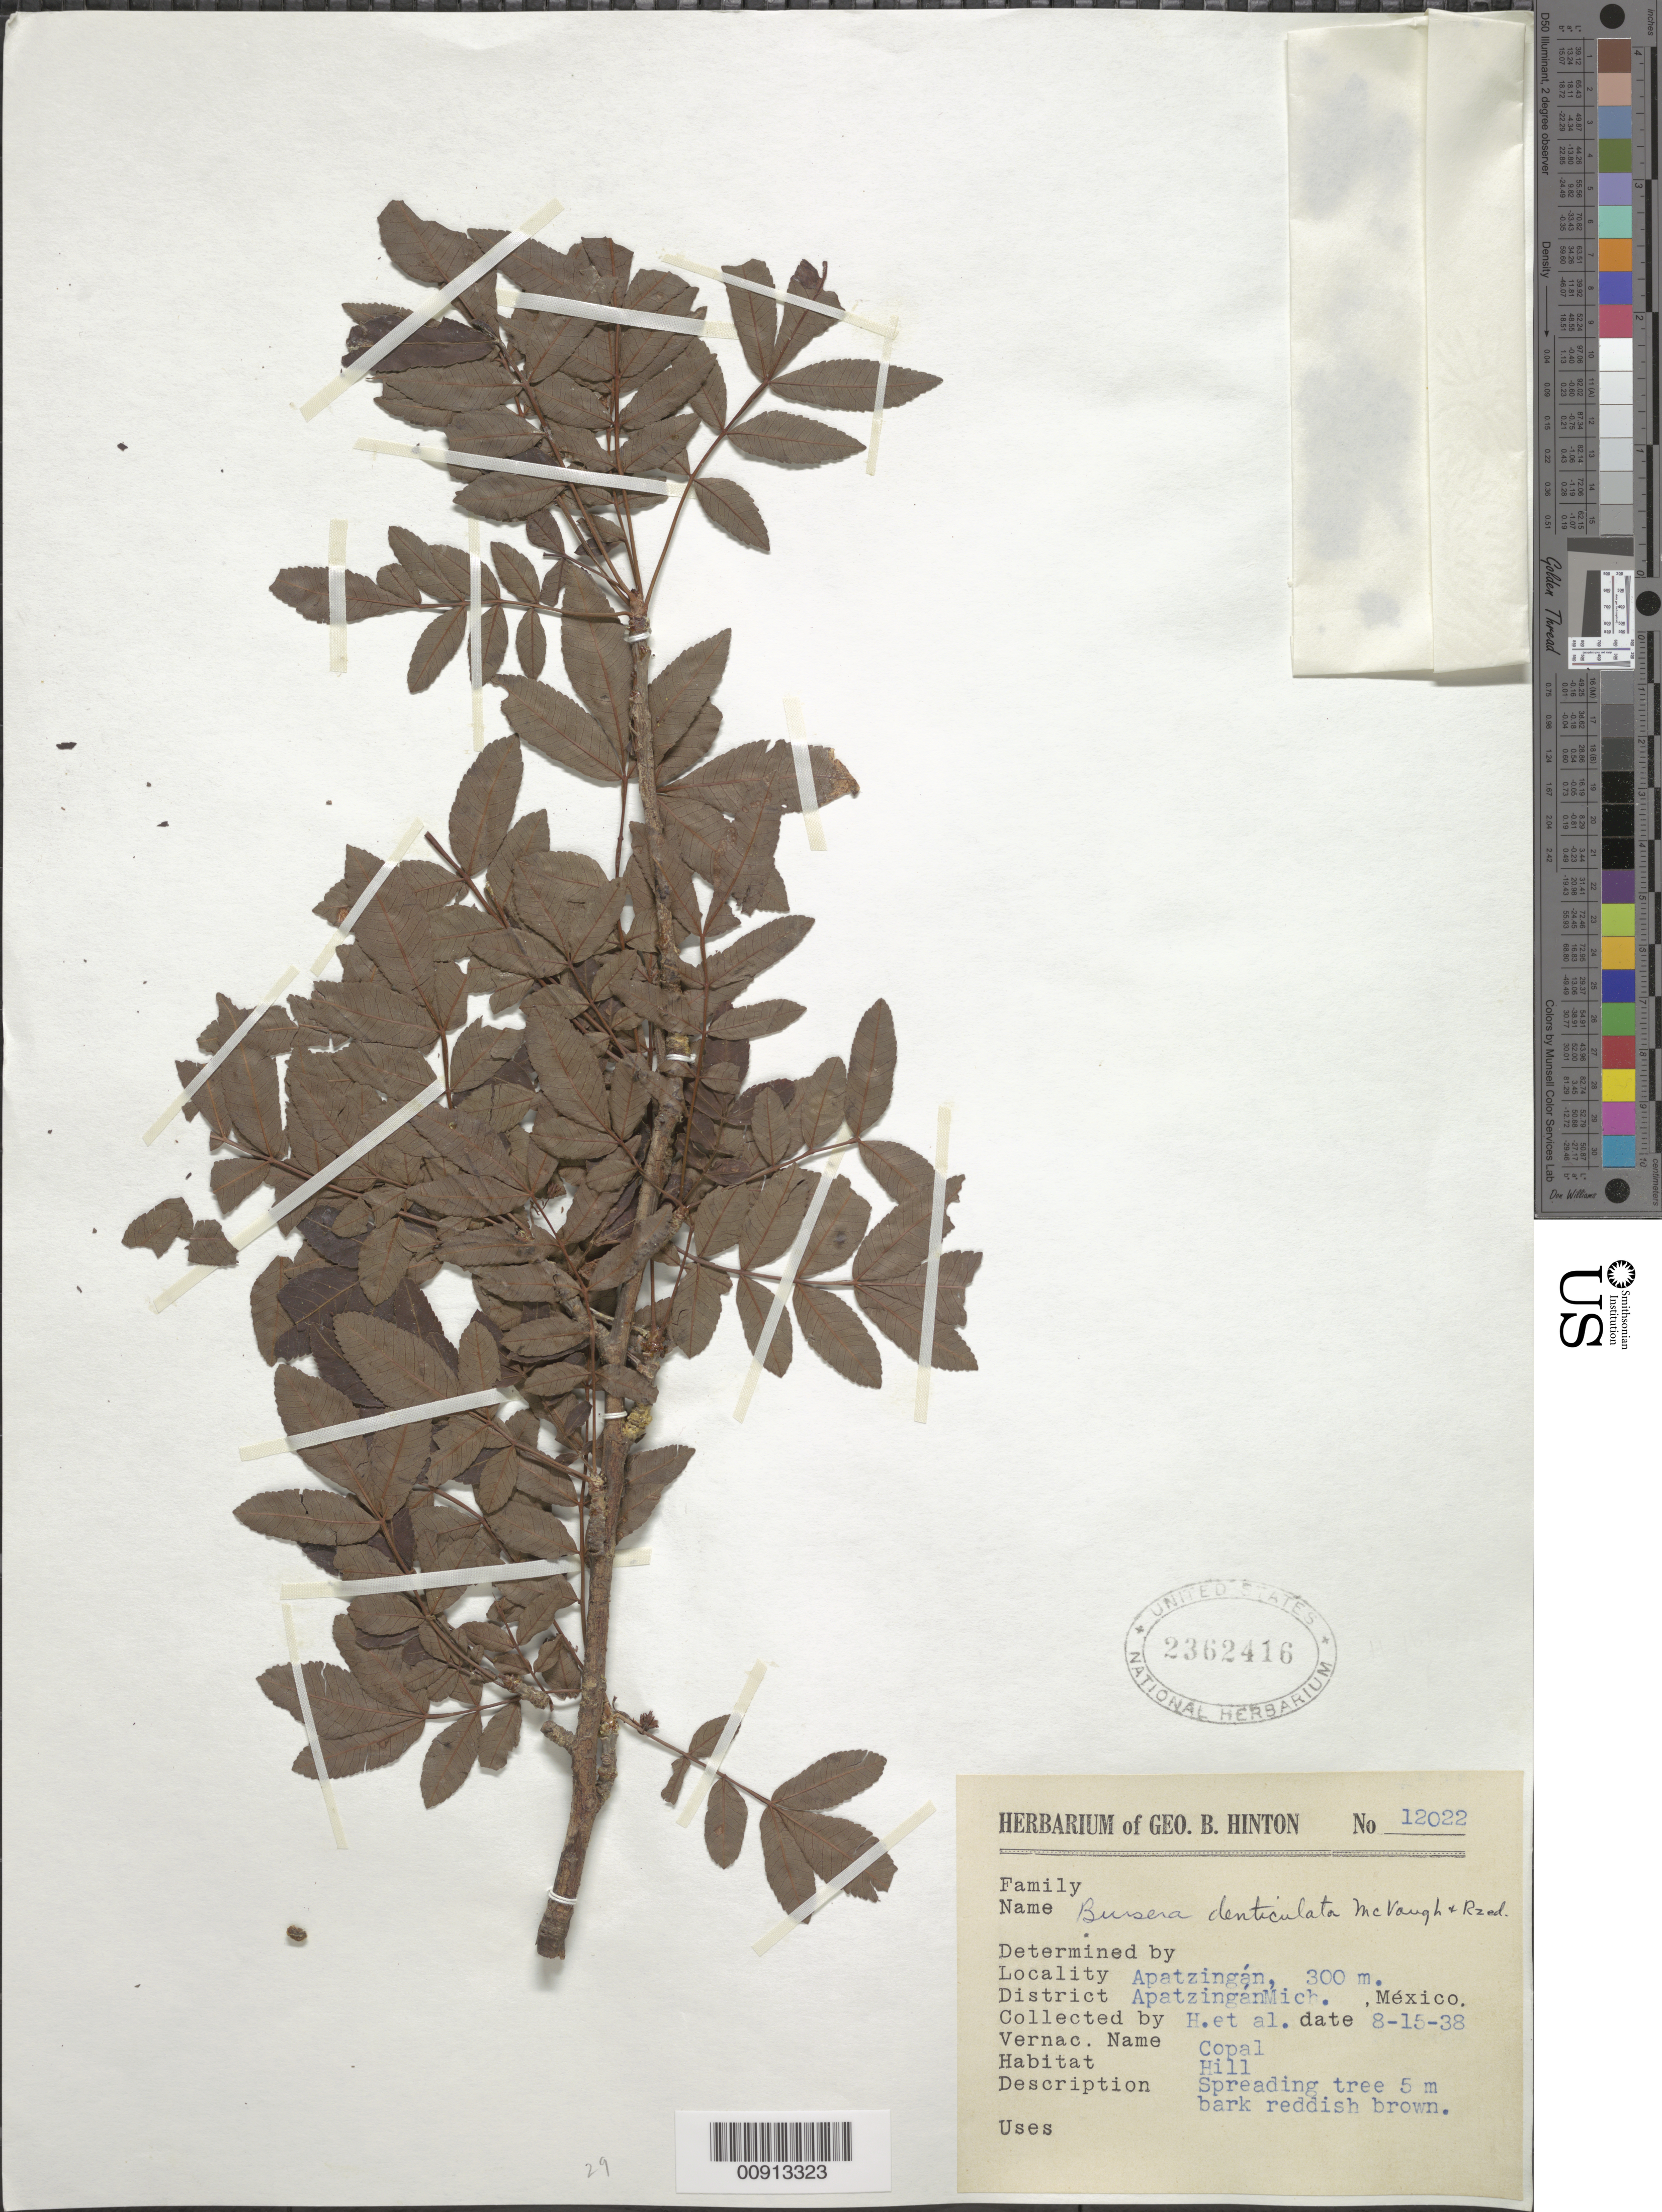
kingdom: Plantae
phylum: Tracheophyta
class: Magnoliopsida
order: Sapindales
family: Burseraceae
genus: Bursera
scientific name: Bursera denticulata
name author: McVaugh & Rzed.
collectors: G. B. Hinton & et al.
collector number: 12022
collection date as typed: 15 Aug 1938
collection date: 1938-08-15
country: Mexico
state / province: Michoacán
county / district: Apatzingán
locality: Apatzingán, District Apatzingán, Michoacán.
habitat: Hill.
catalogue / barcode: US 2362416